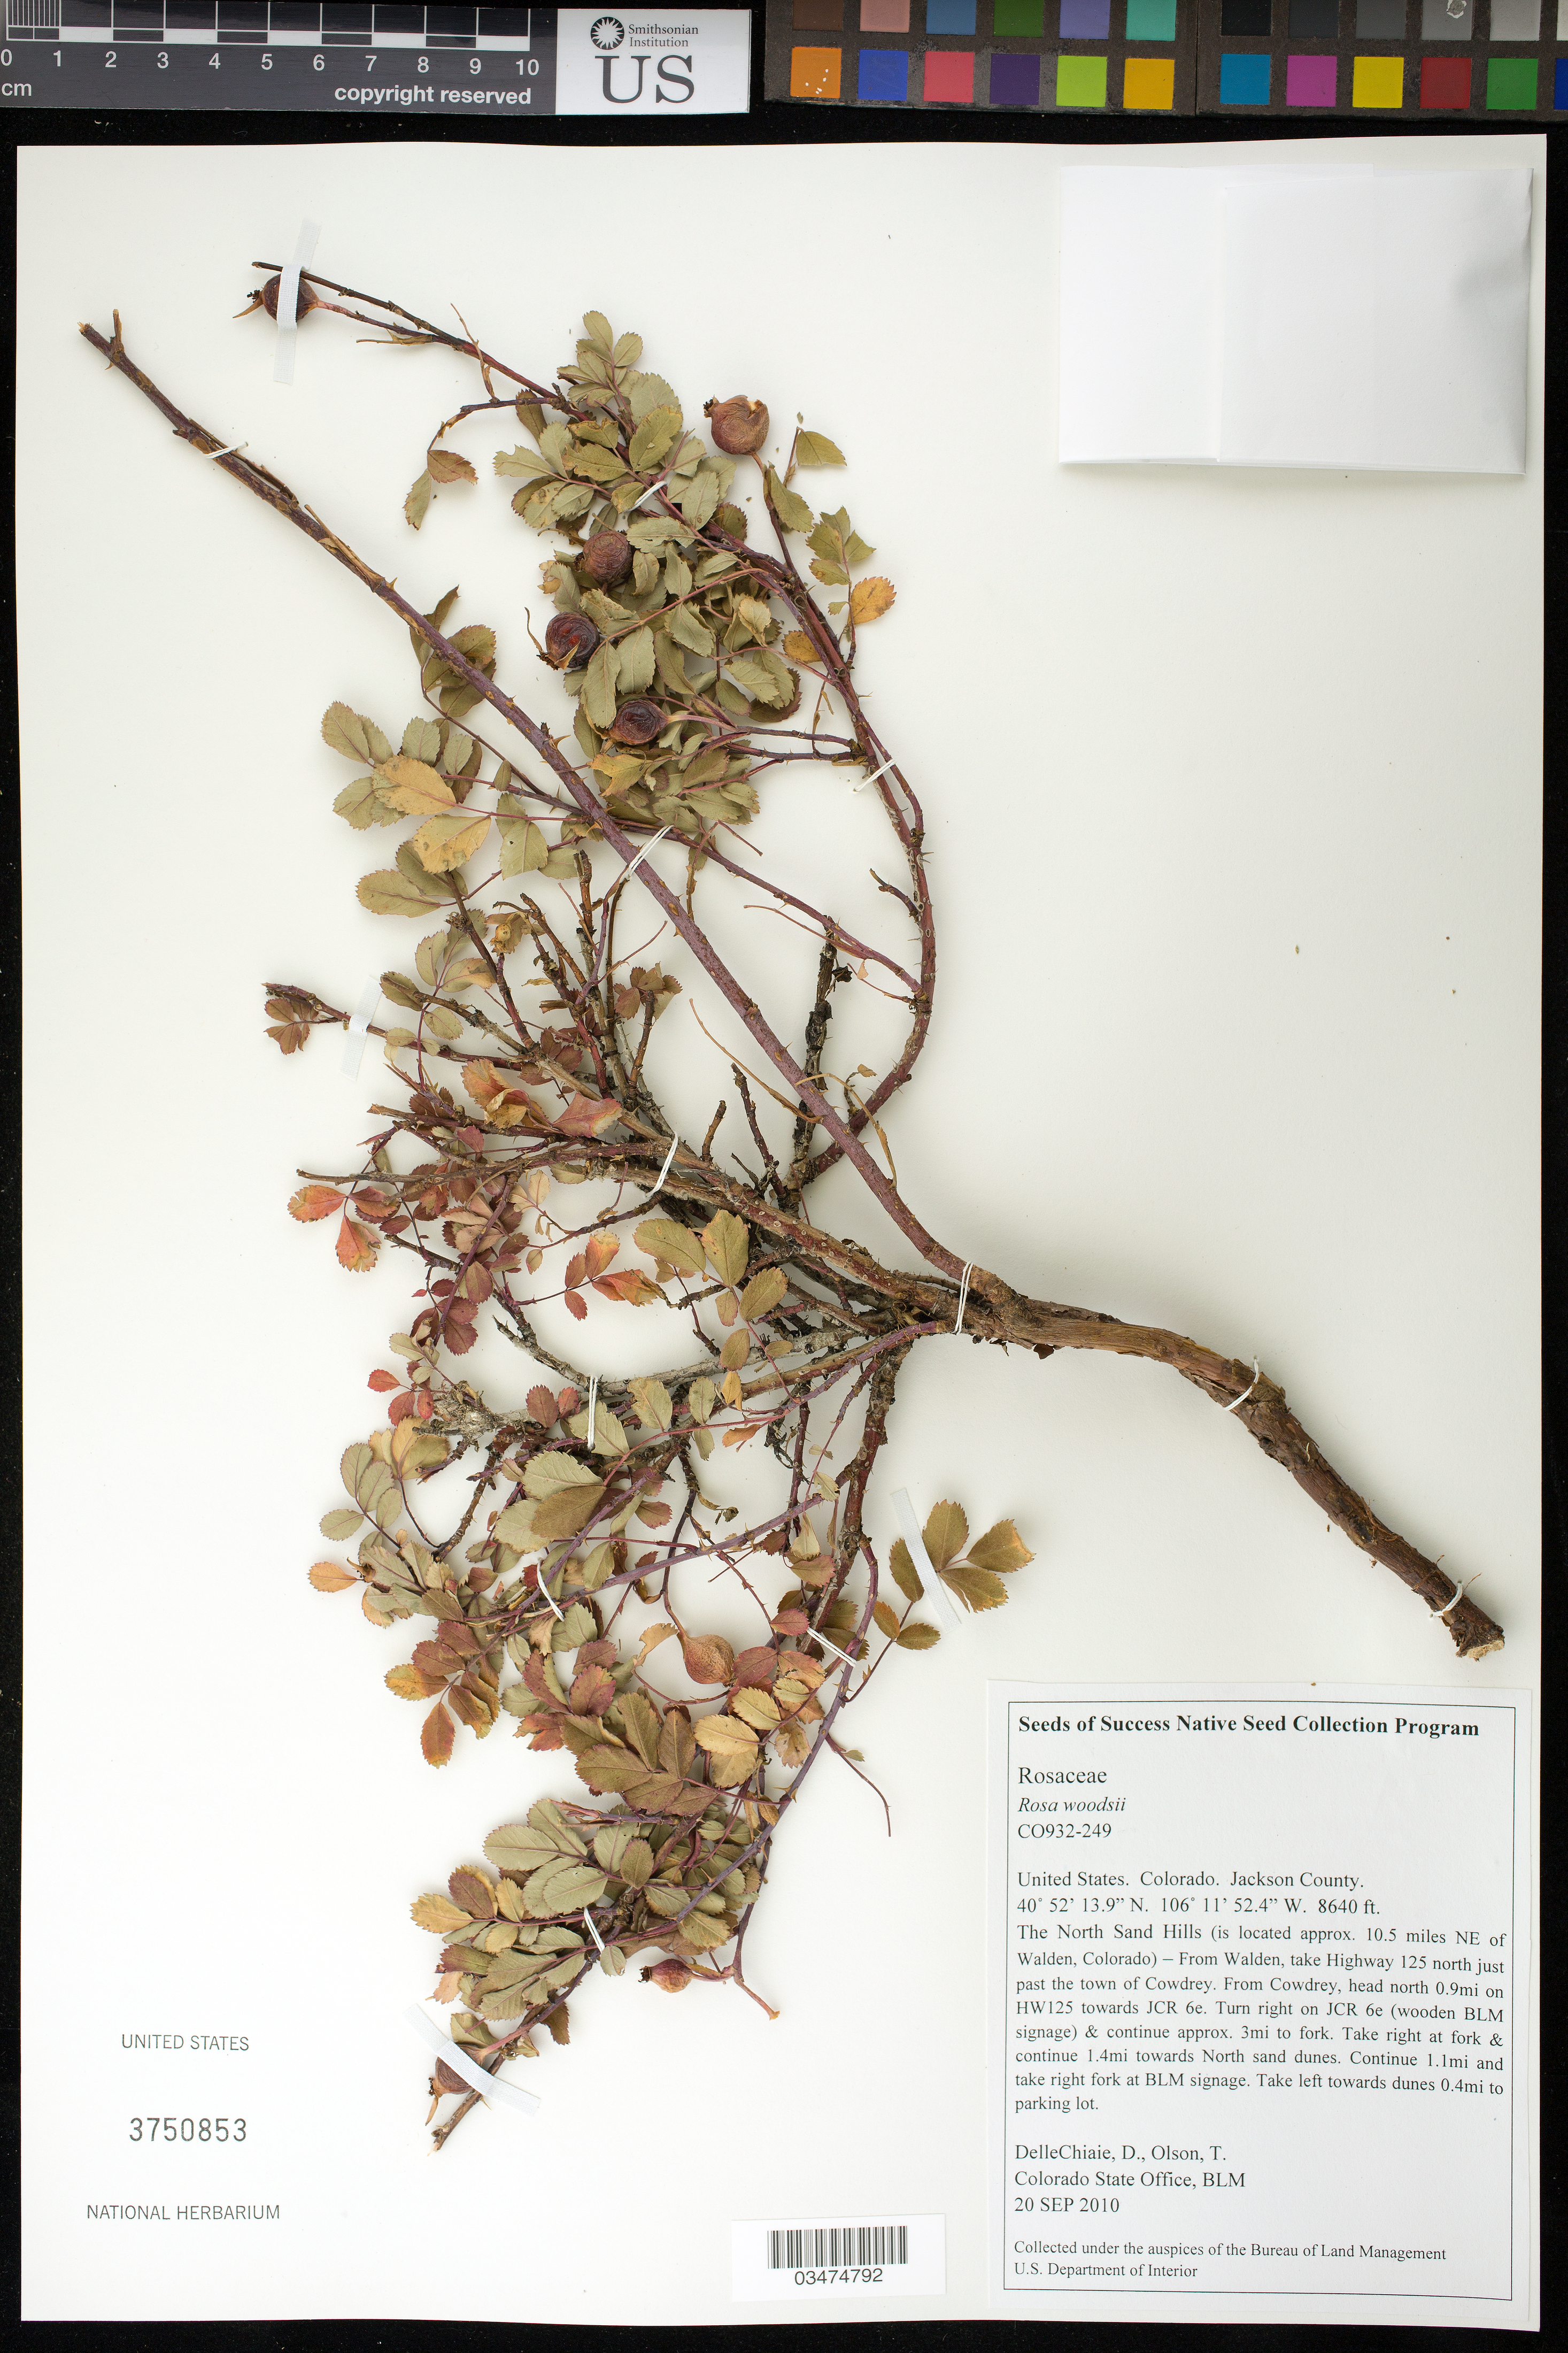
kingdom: Plantae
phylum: Tracheophyta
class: Magnoliopsida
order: Rosales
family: Rosaceae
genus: Rosa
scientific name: Rosa woodsii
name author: Lindl.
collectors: D. DelleChiaie & T. Olson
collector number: CO932-249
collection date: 2010-09-20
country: United States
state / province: Colorado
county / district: Jefferson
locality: The North Sand Hills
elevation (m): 2633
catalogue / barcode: US 3750853